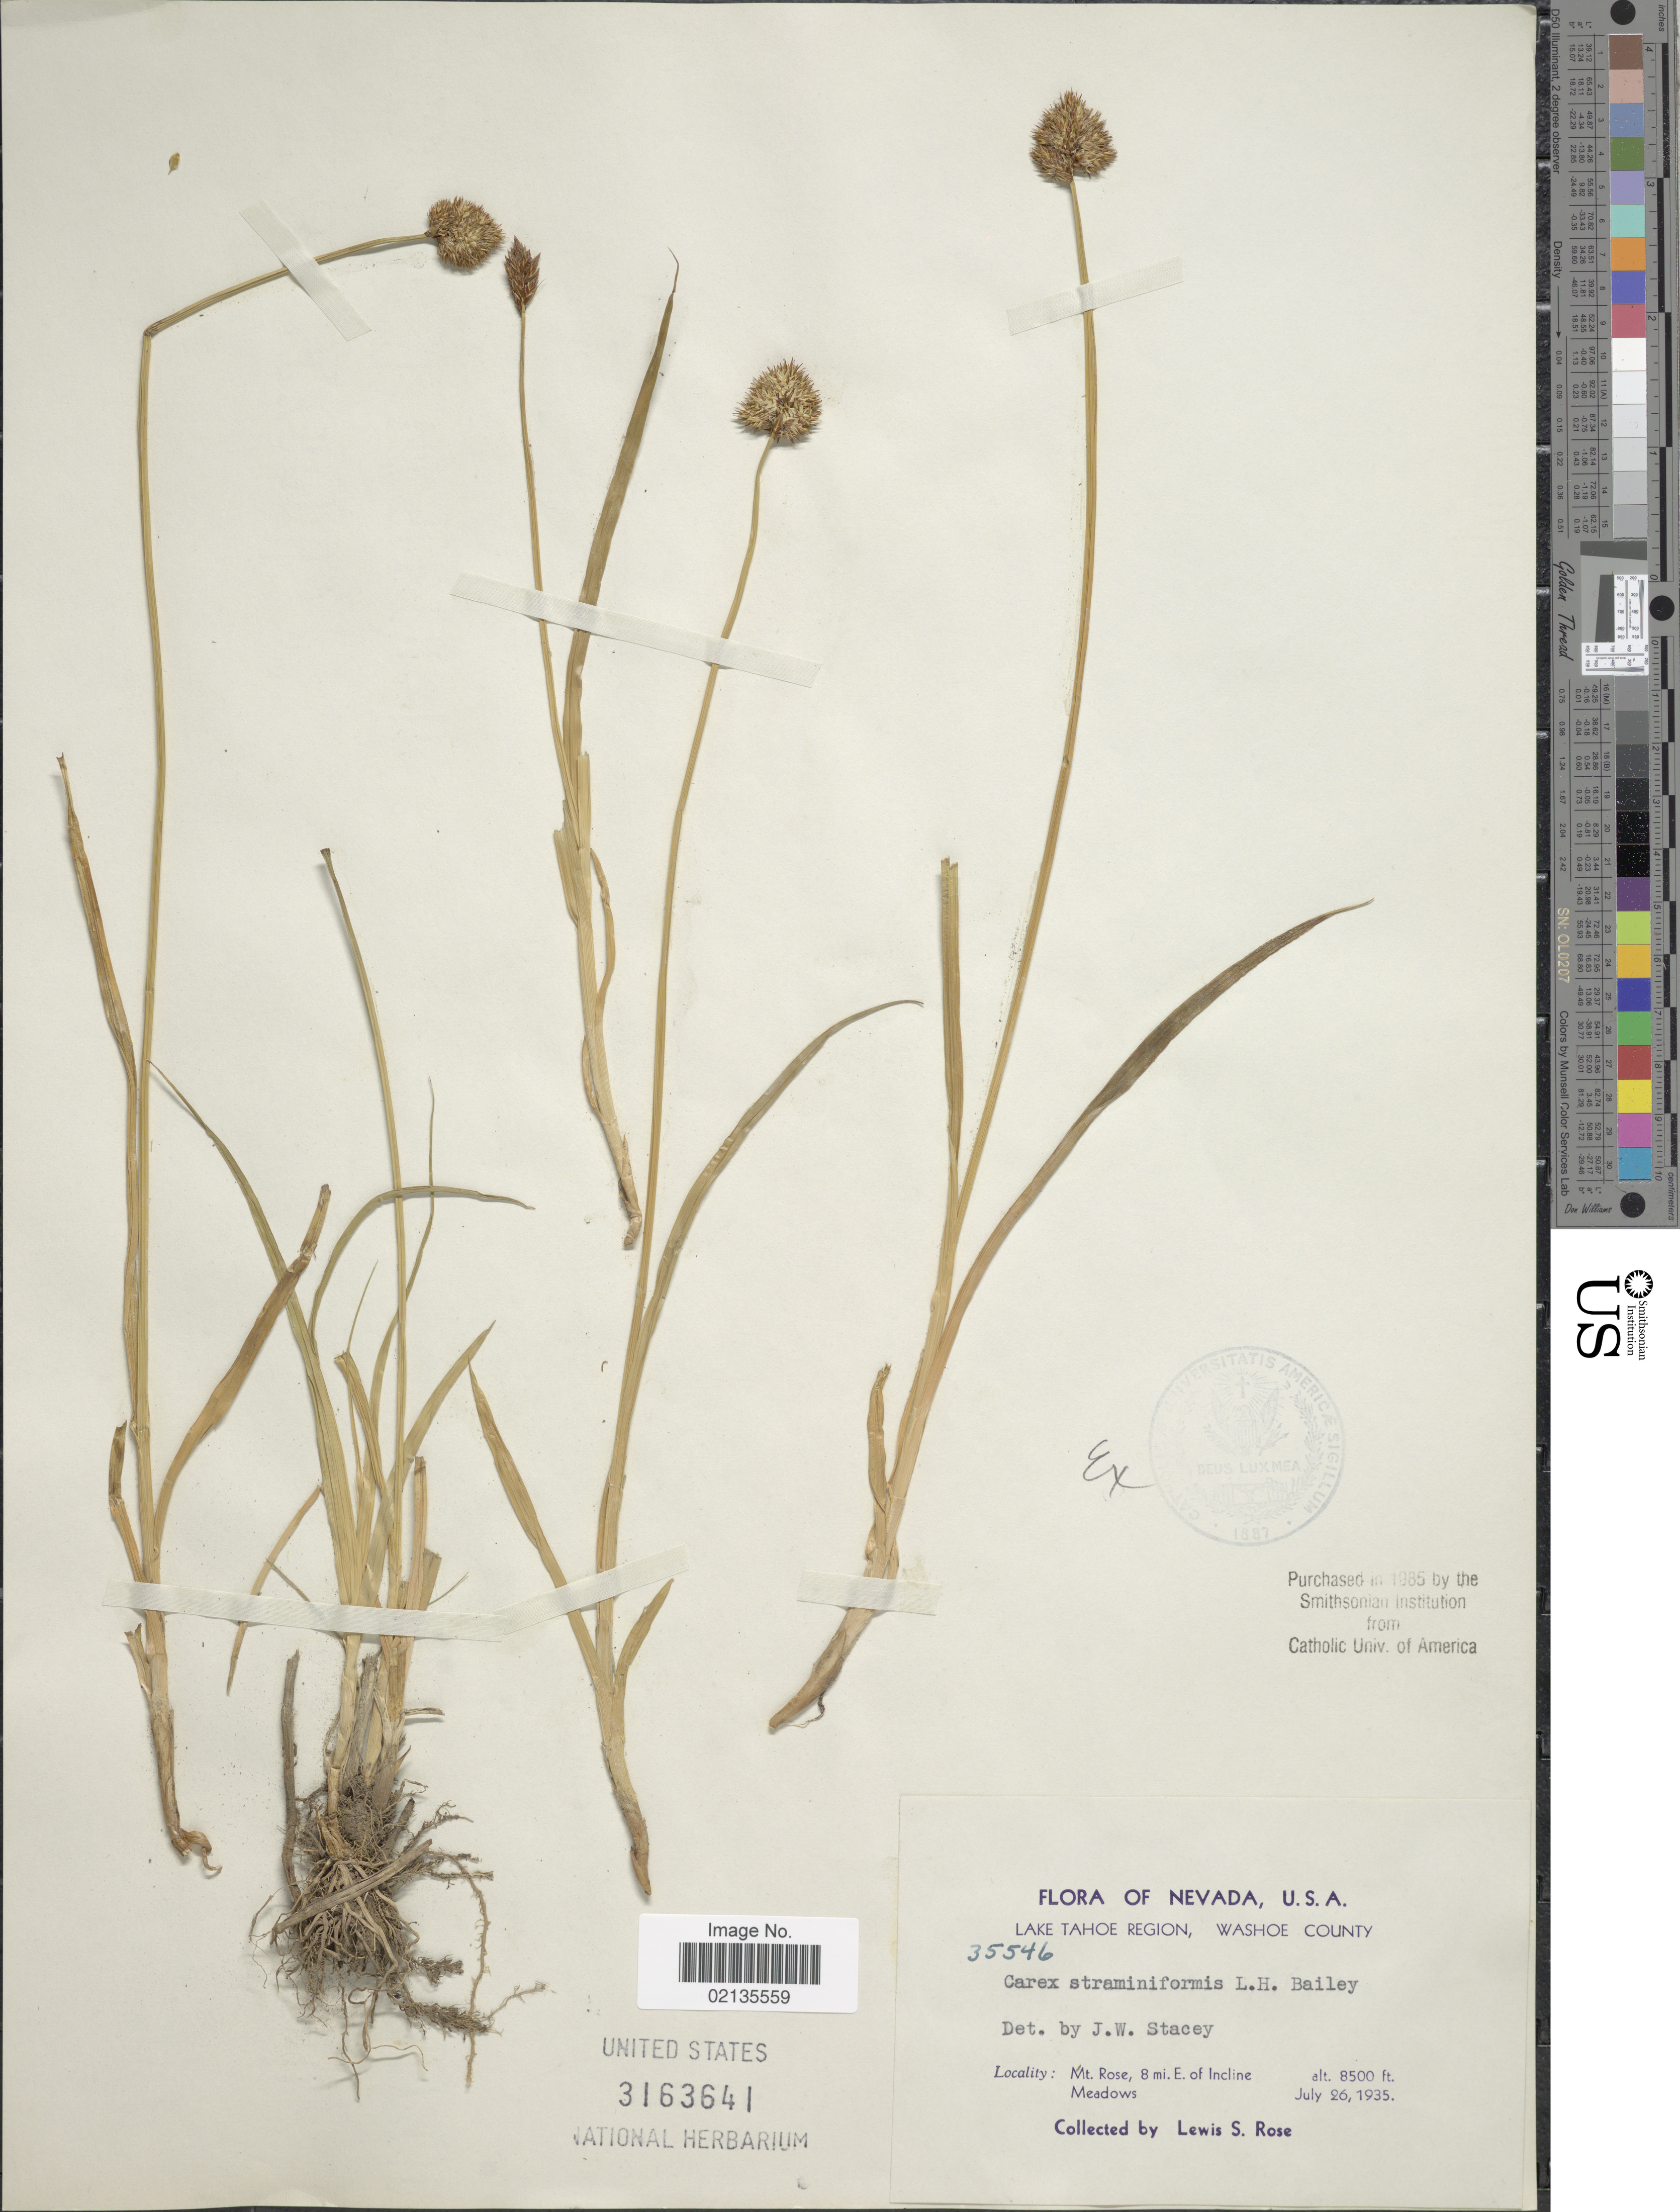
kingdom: Plantae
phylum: Tracheophyta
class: Liliopsida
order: Poales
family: Cyperaceae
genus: Carex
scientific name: Carex straminiformis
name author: L.H. Bailey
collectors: L. S. Rose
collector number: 35546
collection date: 1935-07-26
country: United States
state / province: Nevada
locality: Lake Tahoe Region, Washoe County, Mt. Rose, 8 mi. E. of Incline, meadows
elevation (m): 2591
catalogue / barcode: US 3163641